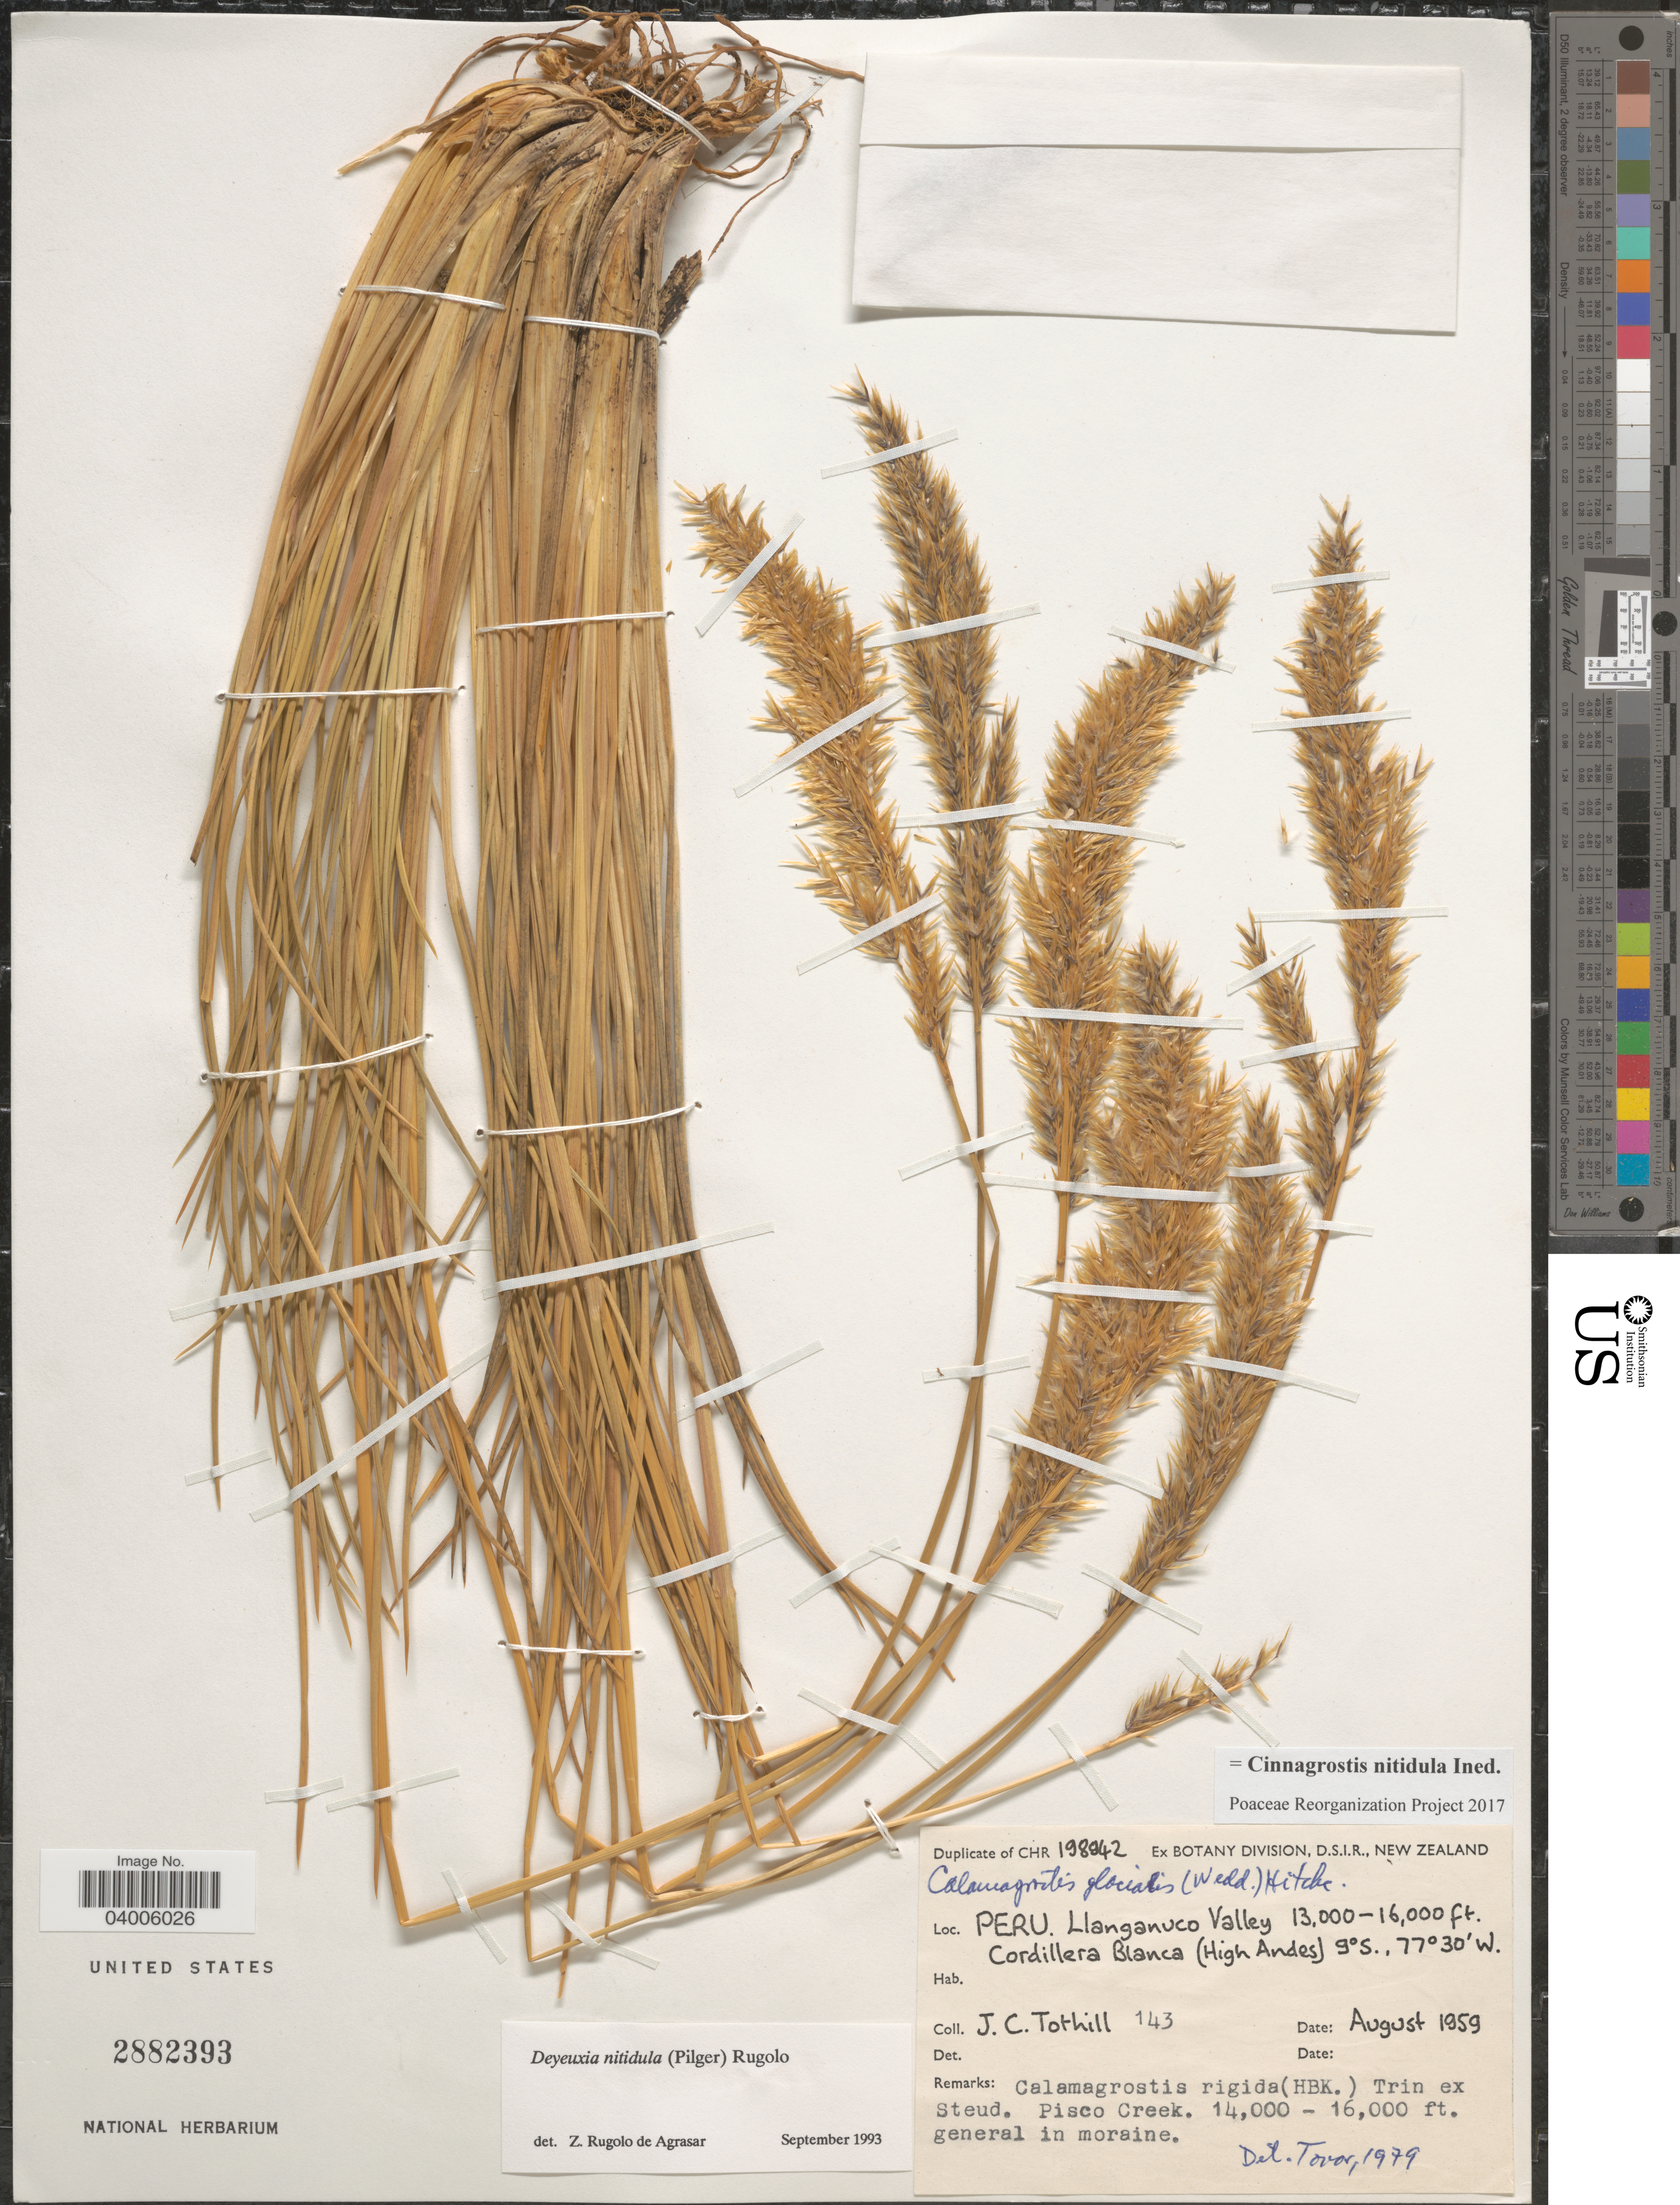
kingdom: Plantae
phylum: Tracheophyta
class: Liliopsida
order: Poales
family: Poaceae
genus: Cinnagrostis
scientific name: Cinnagrostis nitidula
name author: (Wedd.) P.M. Peterson et al.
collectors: J. C. Tothill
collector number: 143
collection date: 1959-08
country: Peru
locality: Llanganuco Valley. Cordillera Blanca (High Andes). Pisco Creek.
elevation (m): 3962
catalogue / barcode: US 2882393